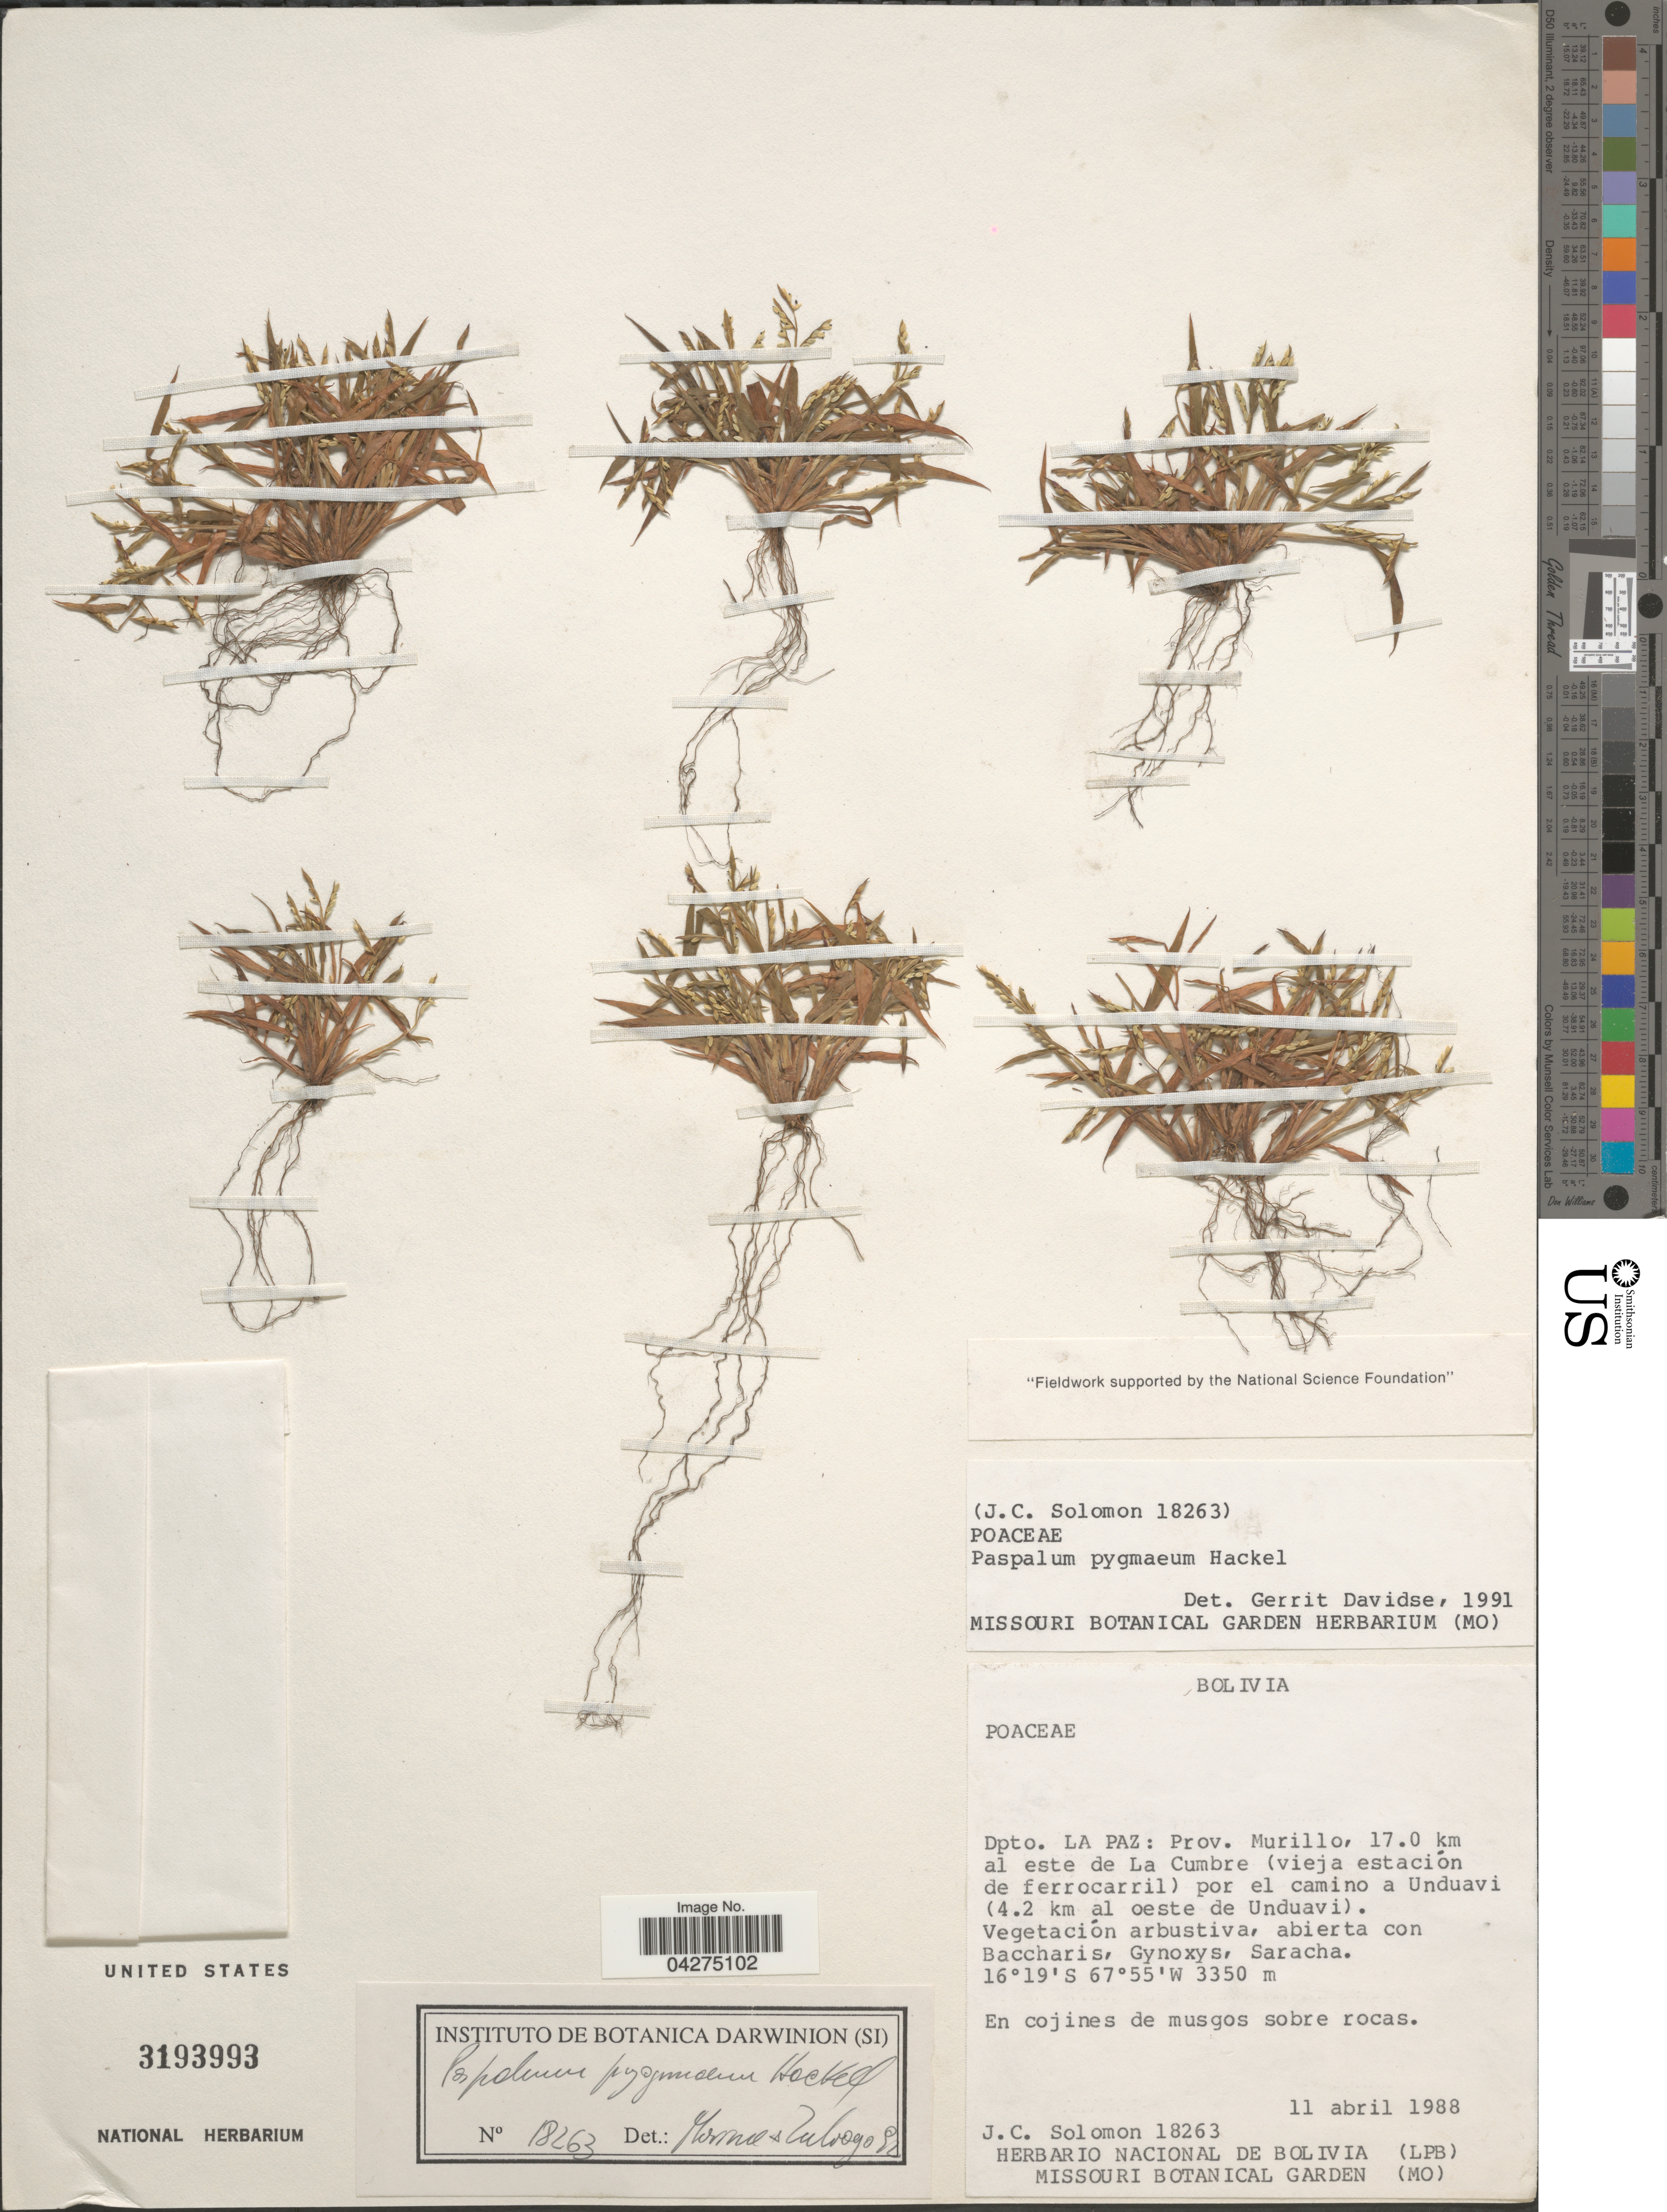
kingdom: Plantae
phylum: Tracheophyta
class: Liliopsida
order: Poales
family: Poaceae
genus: Paspalum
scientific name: Paspalum pygmaeum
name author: Hack.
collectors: J. C. Solomon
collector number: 18263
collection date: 1988-04-11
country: Bolivia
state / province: La Paz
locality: Dpto. La paz: Prov. Murillo, 17.0 km al este de La Cumbre (vieja estación de ferrocarril) por el camino a Unduavi (4.2 km al oeste de Unduavi).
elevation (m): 3350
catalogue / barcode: US 3193993